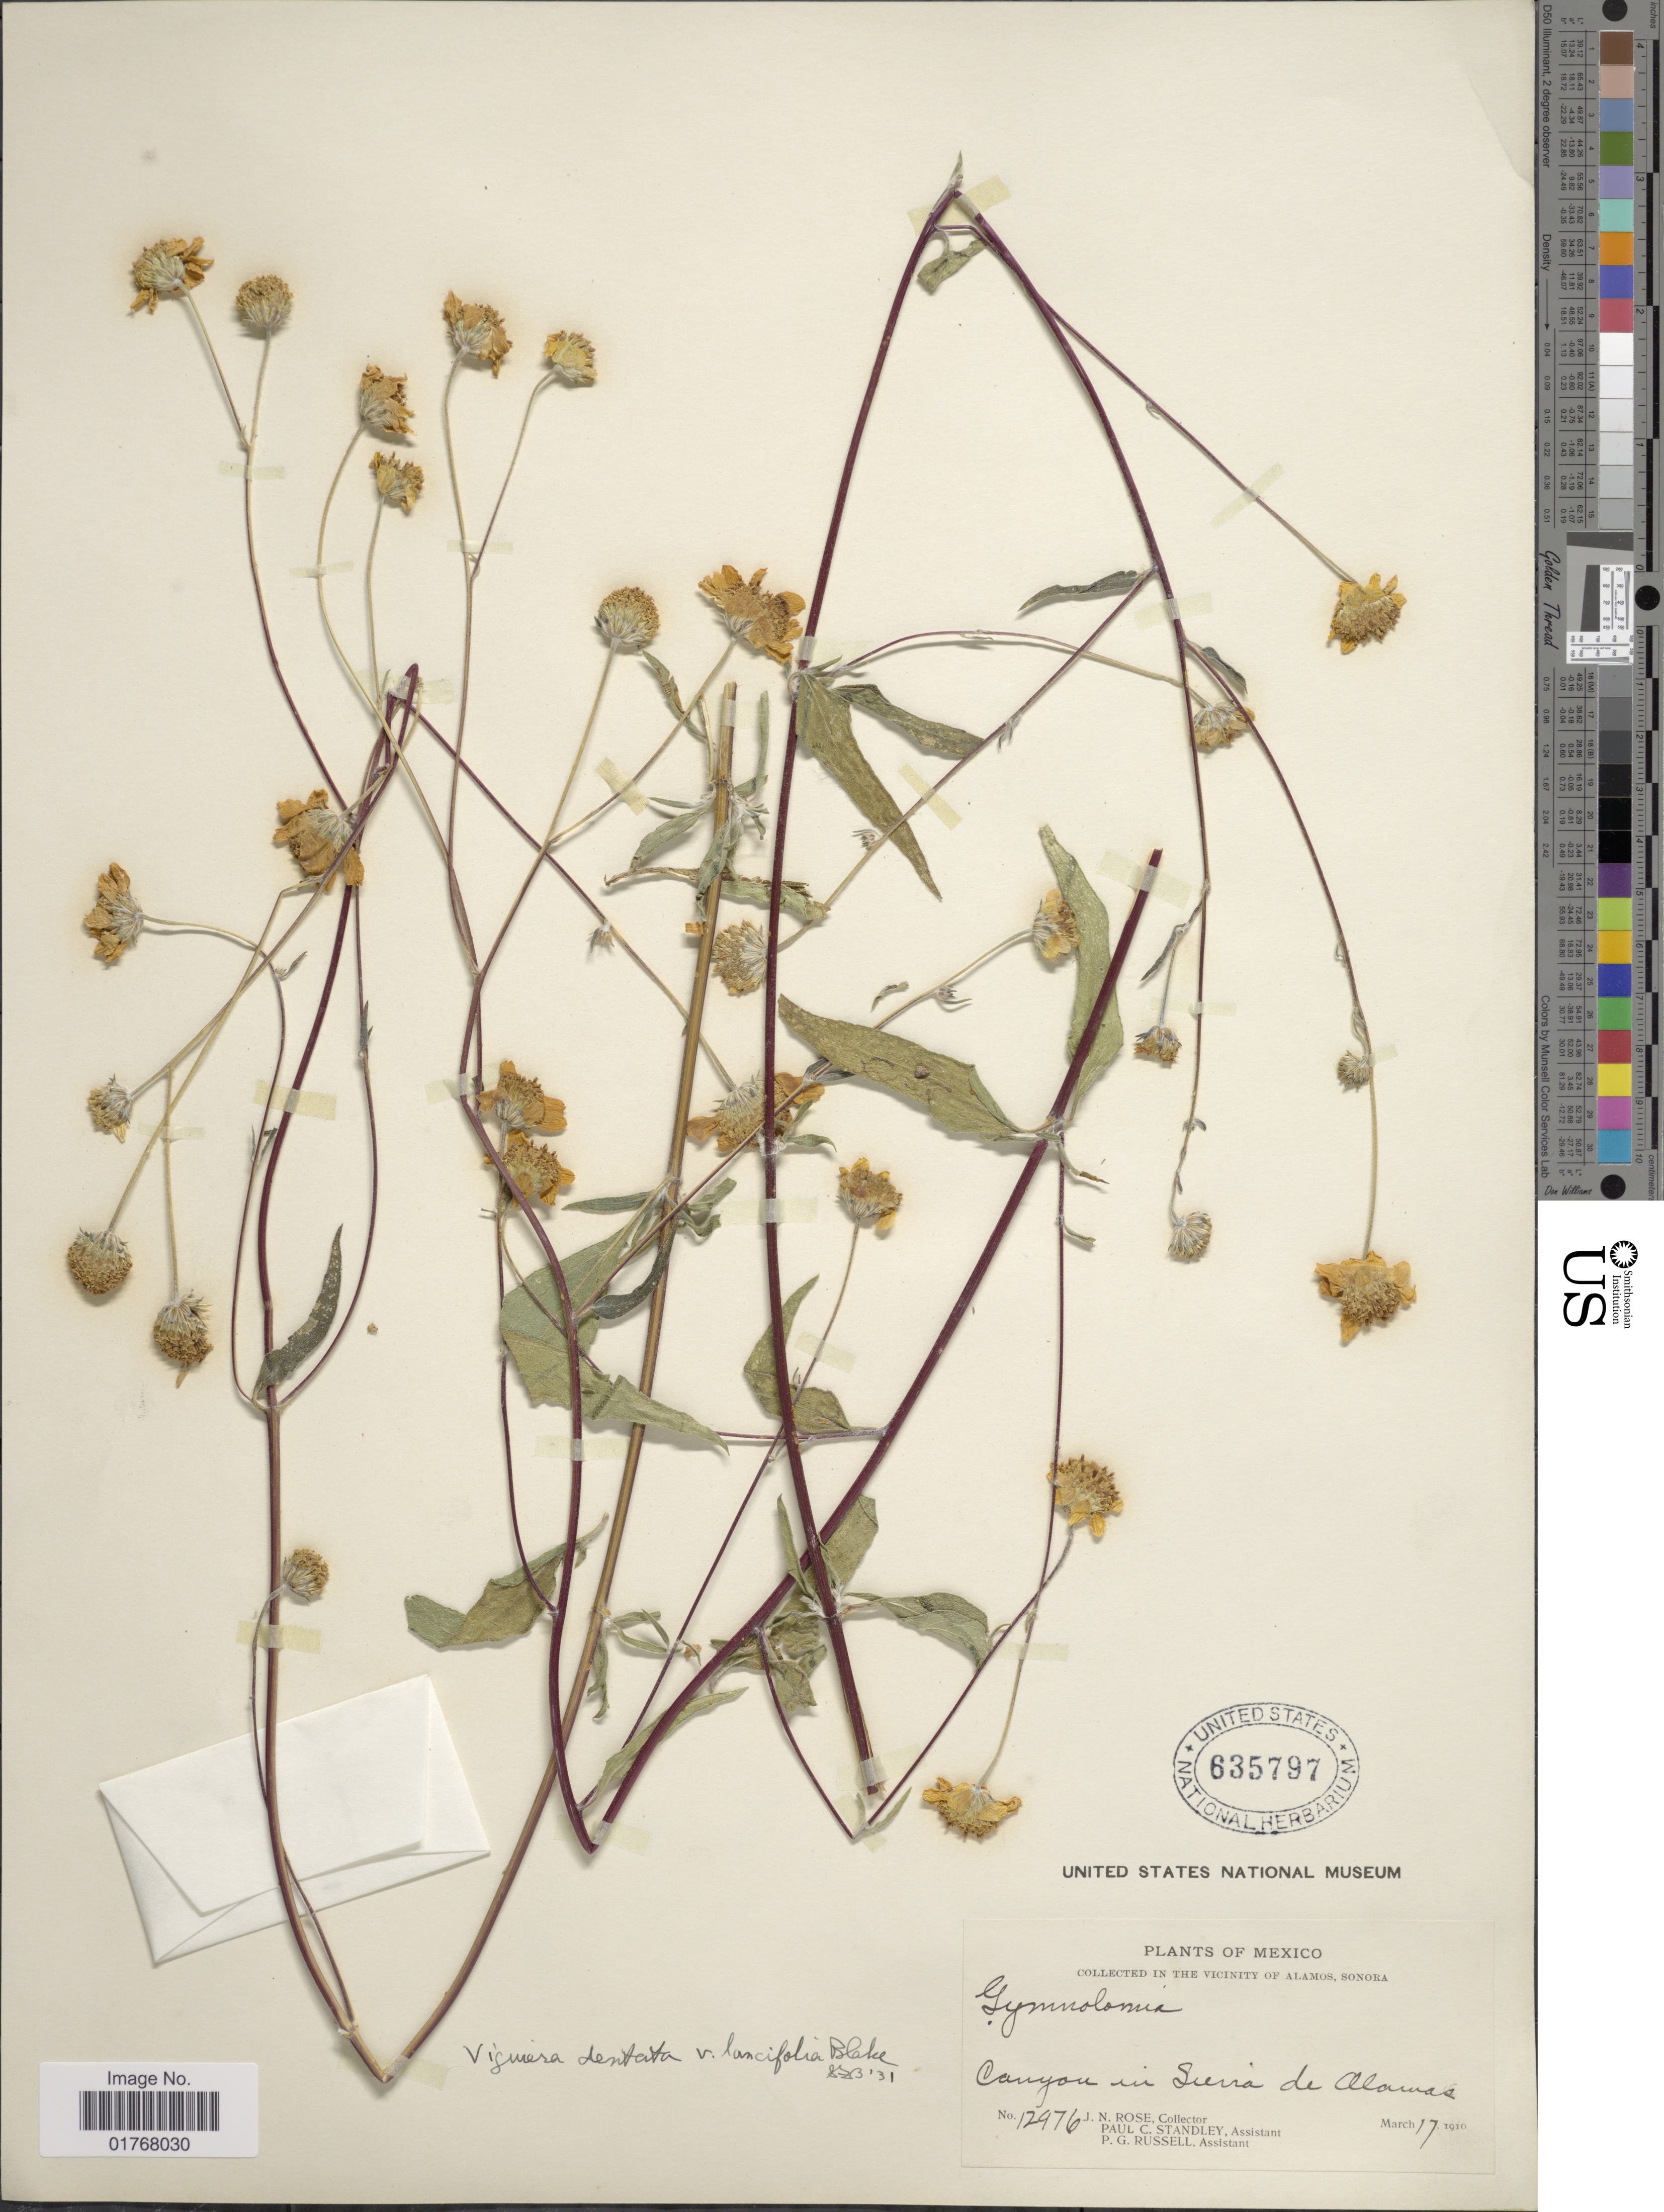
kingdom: Plantae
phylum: Tracheophyta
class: Magnoliopsida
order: Asterales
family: Asteraceae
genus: Viguiera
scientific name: Viguiera dentata var. lancifolia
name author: S.F. Blake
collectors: J. N. Rose, P. C. Standley & P. G. Russell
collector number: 12976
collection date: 1910-03-17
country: Mexico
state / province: Sonora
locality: In the vicinity of Alamos, Canyon in Sierra de Alamos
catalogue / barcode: US 635797